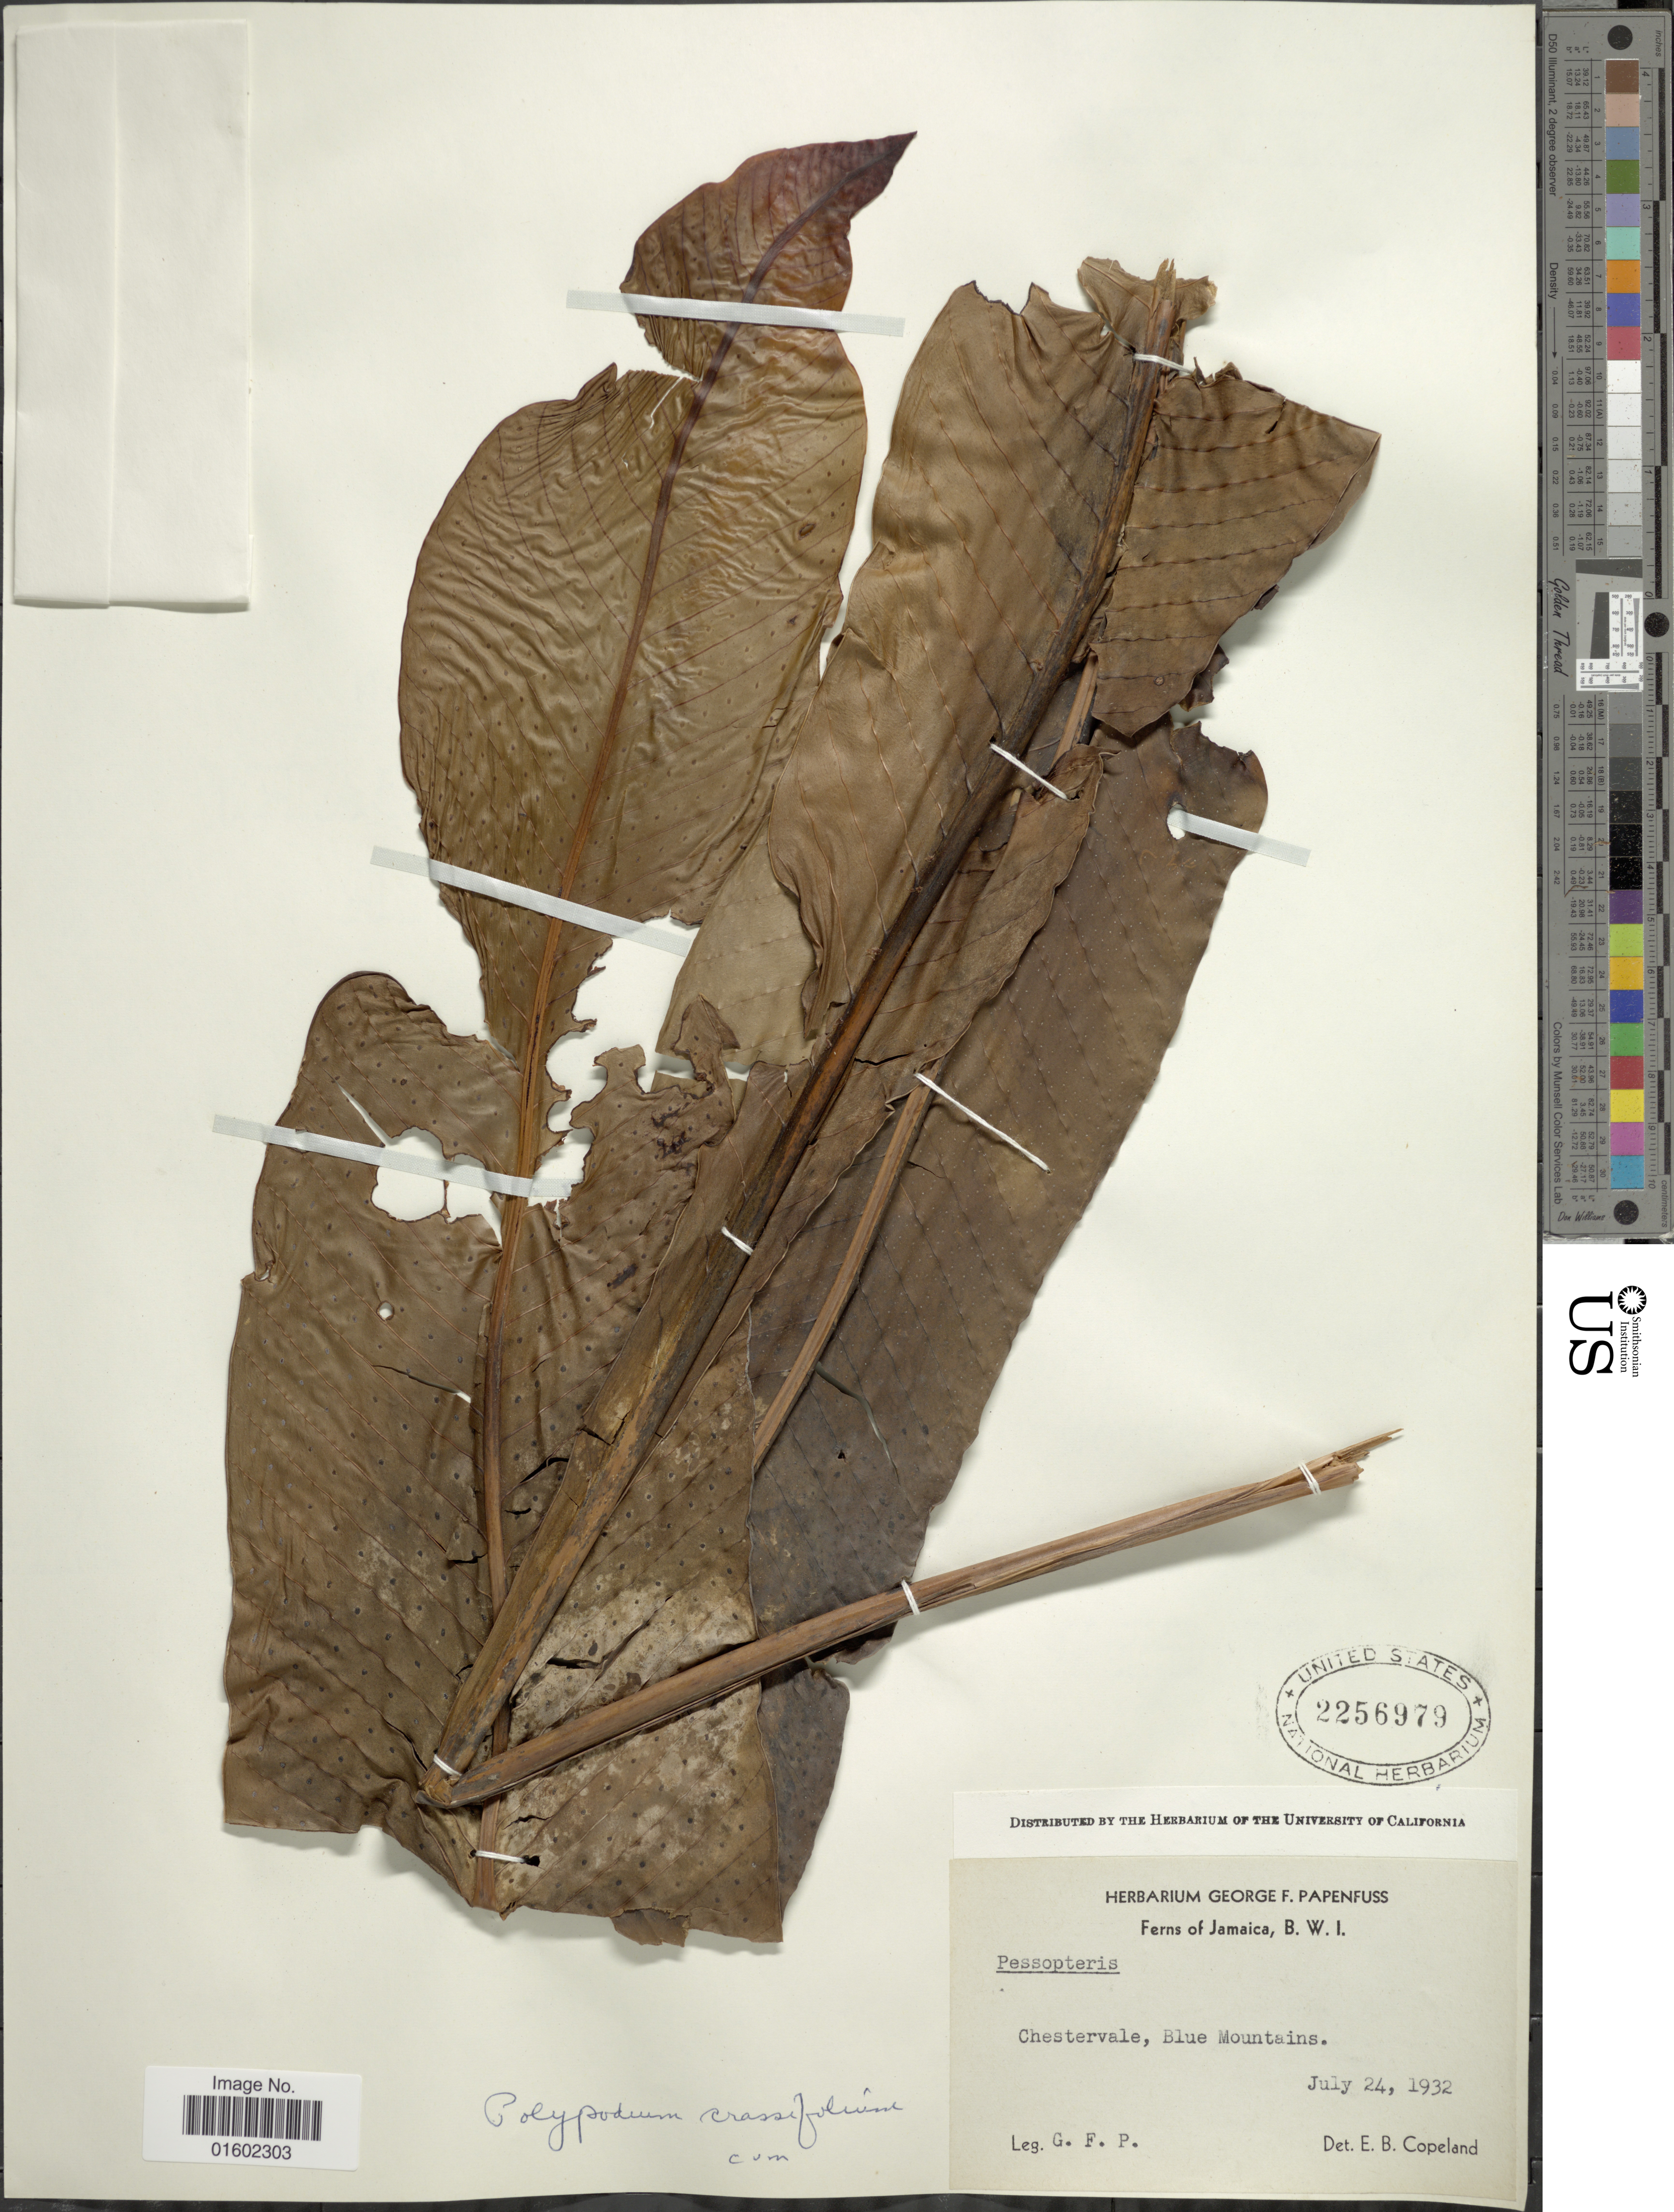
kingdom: Plantae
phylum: Tracheophyta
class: Polypodiopsida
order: Polypodiales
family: Polypodiaceae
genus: Niphidium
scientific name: Niphidium crassifolium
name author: (L.) Lellinger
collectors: G. Papenfuss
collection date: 1932-07-24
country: Jamaica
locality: B.W.I., Chesterwale, Blue Mountains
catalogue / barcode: US 2256979